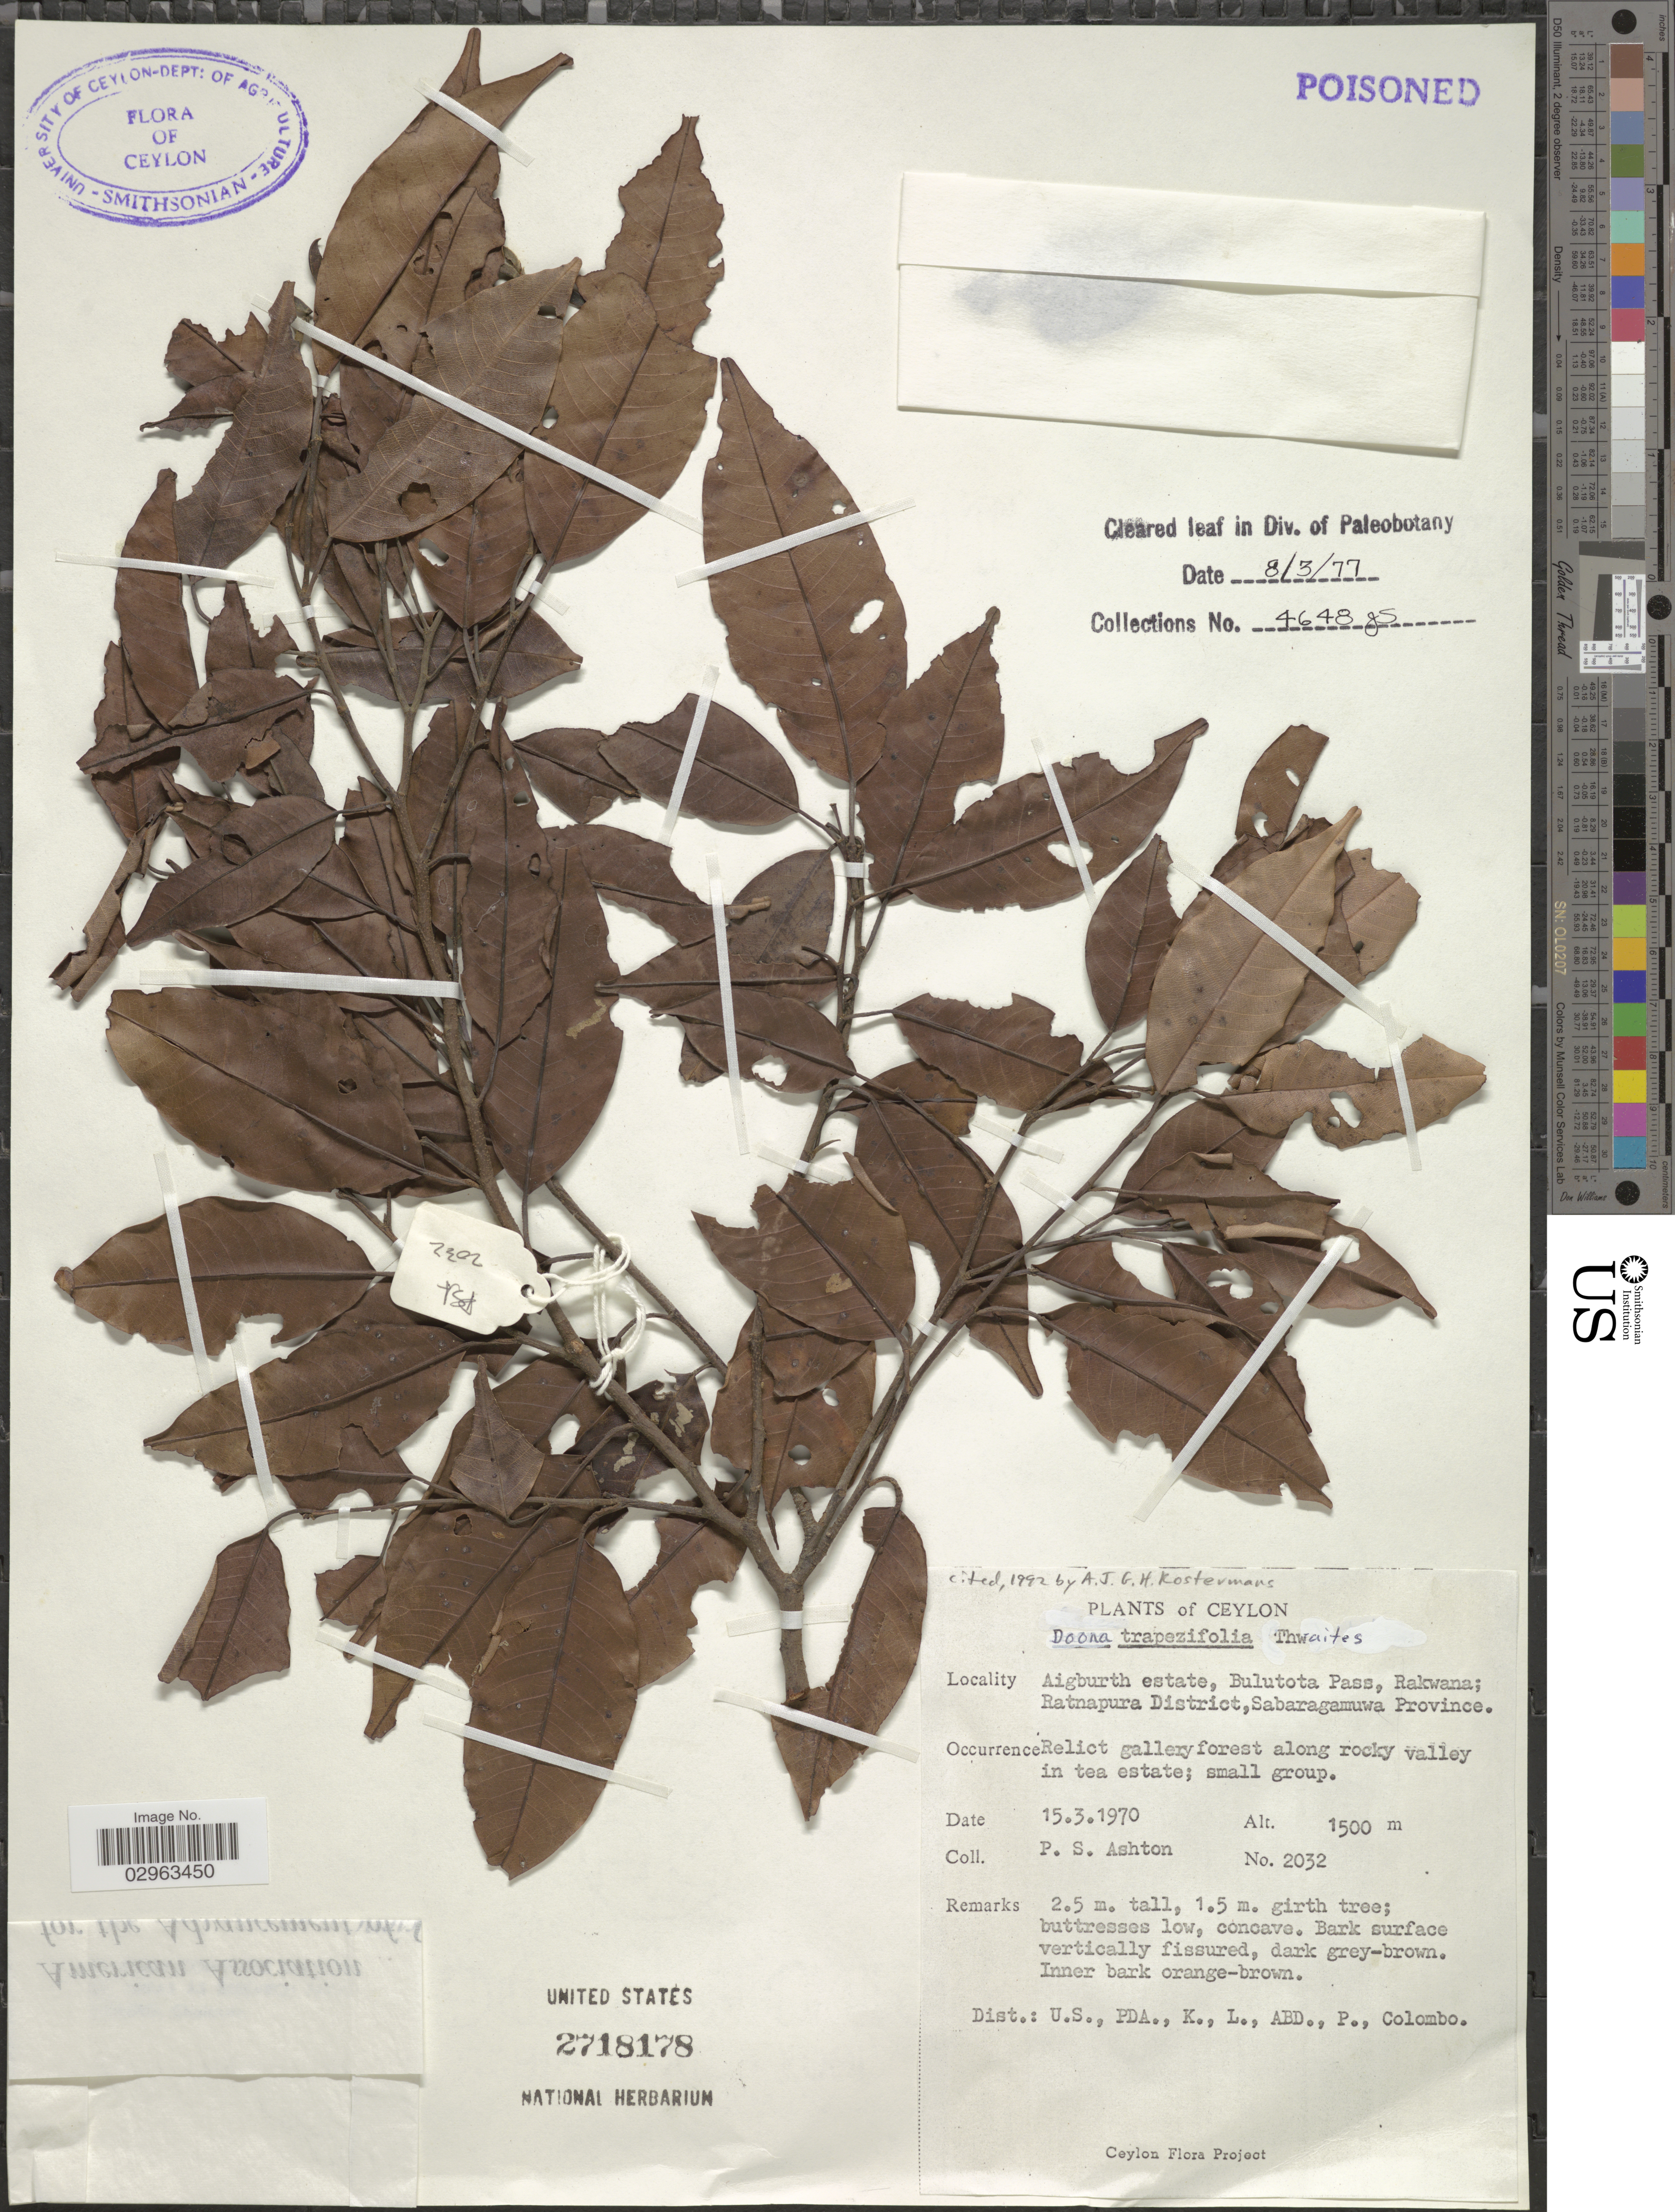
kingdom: Plantae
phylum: Tracheophyta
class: Magnoliopsida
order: Malvales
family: Dipterocarpaceae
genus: Doona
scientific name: Doona trapezifolia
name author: Thwaites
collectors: P. S. Ashton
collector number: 2032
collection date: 1970-03-15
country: Sri Lanka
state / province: Sabaragamuwa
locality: Ceylon. Aigburth estate, Bulutota Pass, Rakwana; Ratnapura District.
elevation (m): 1500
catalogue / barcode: US 2718178